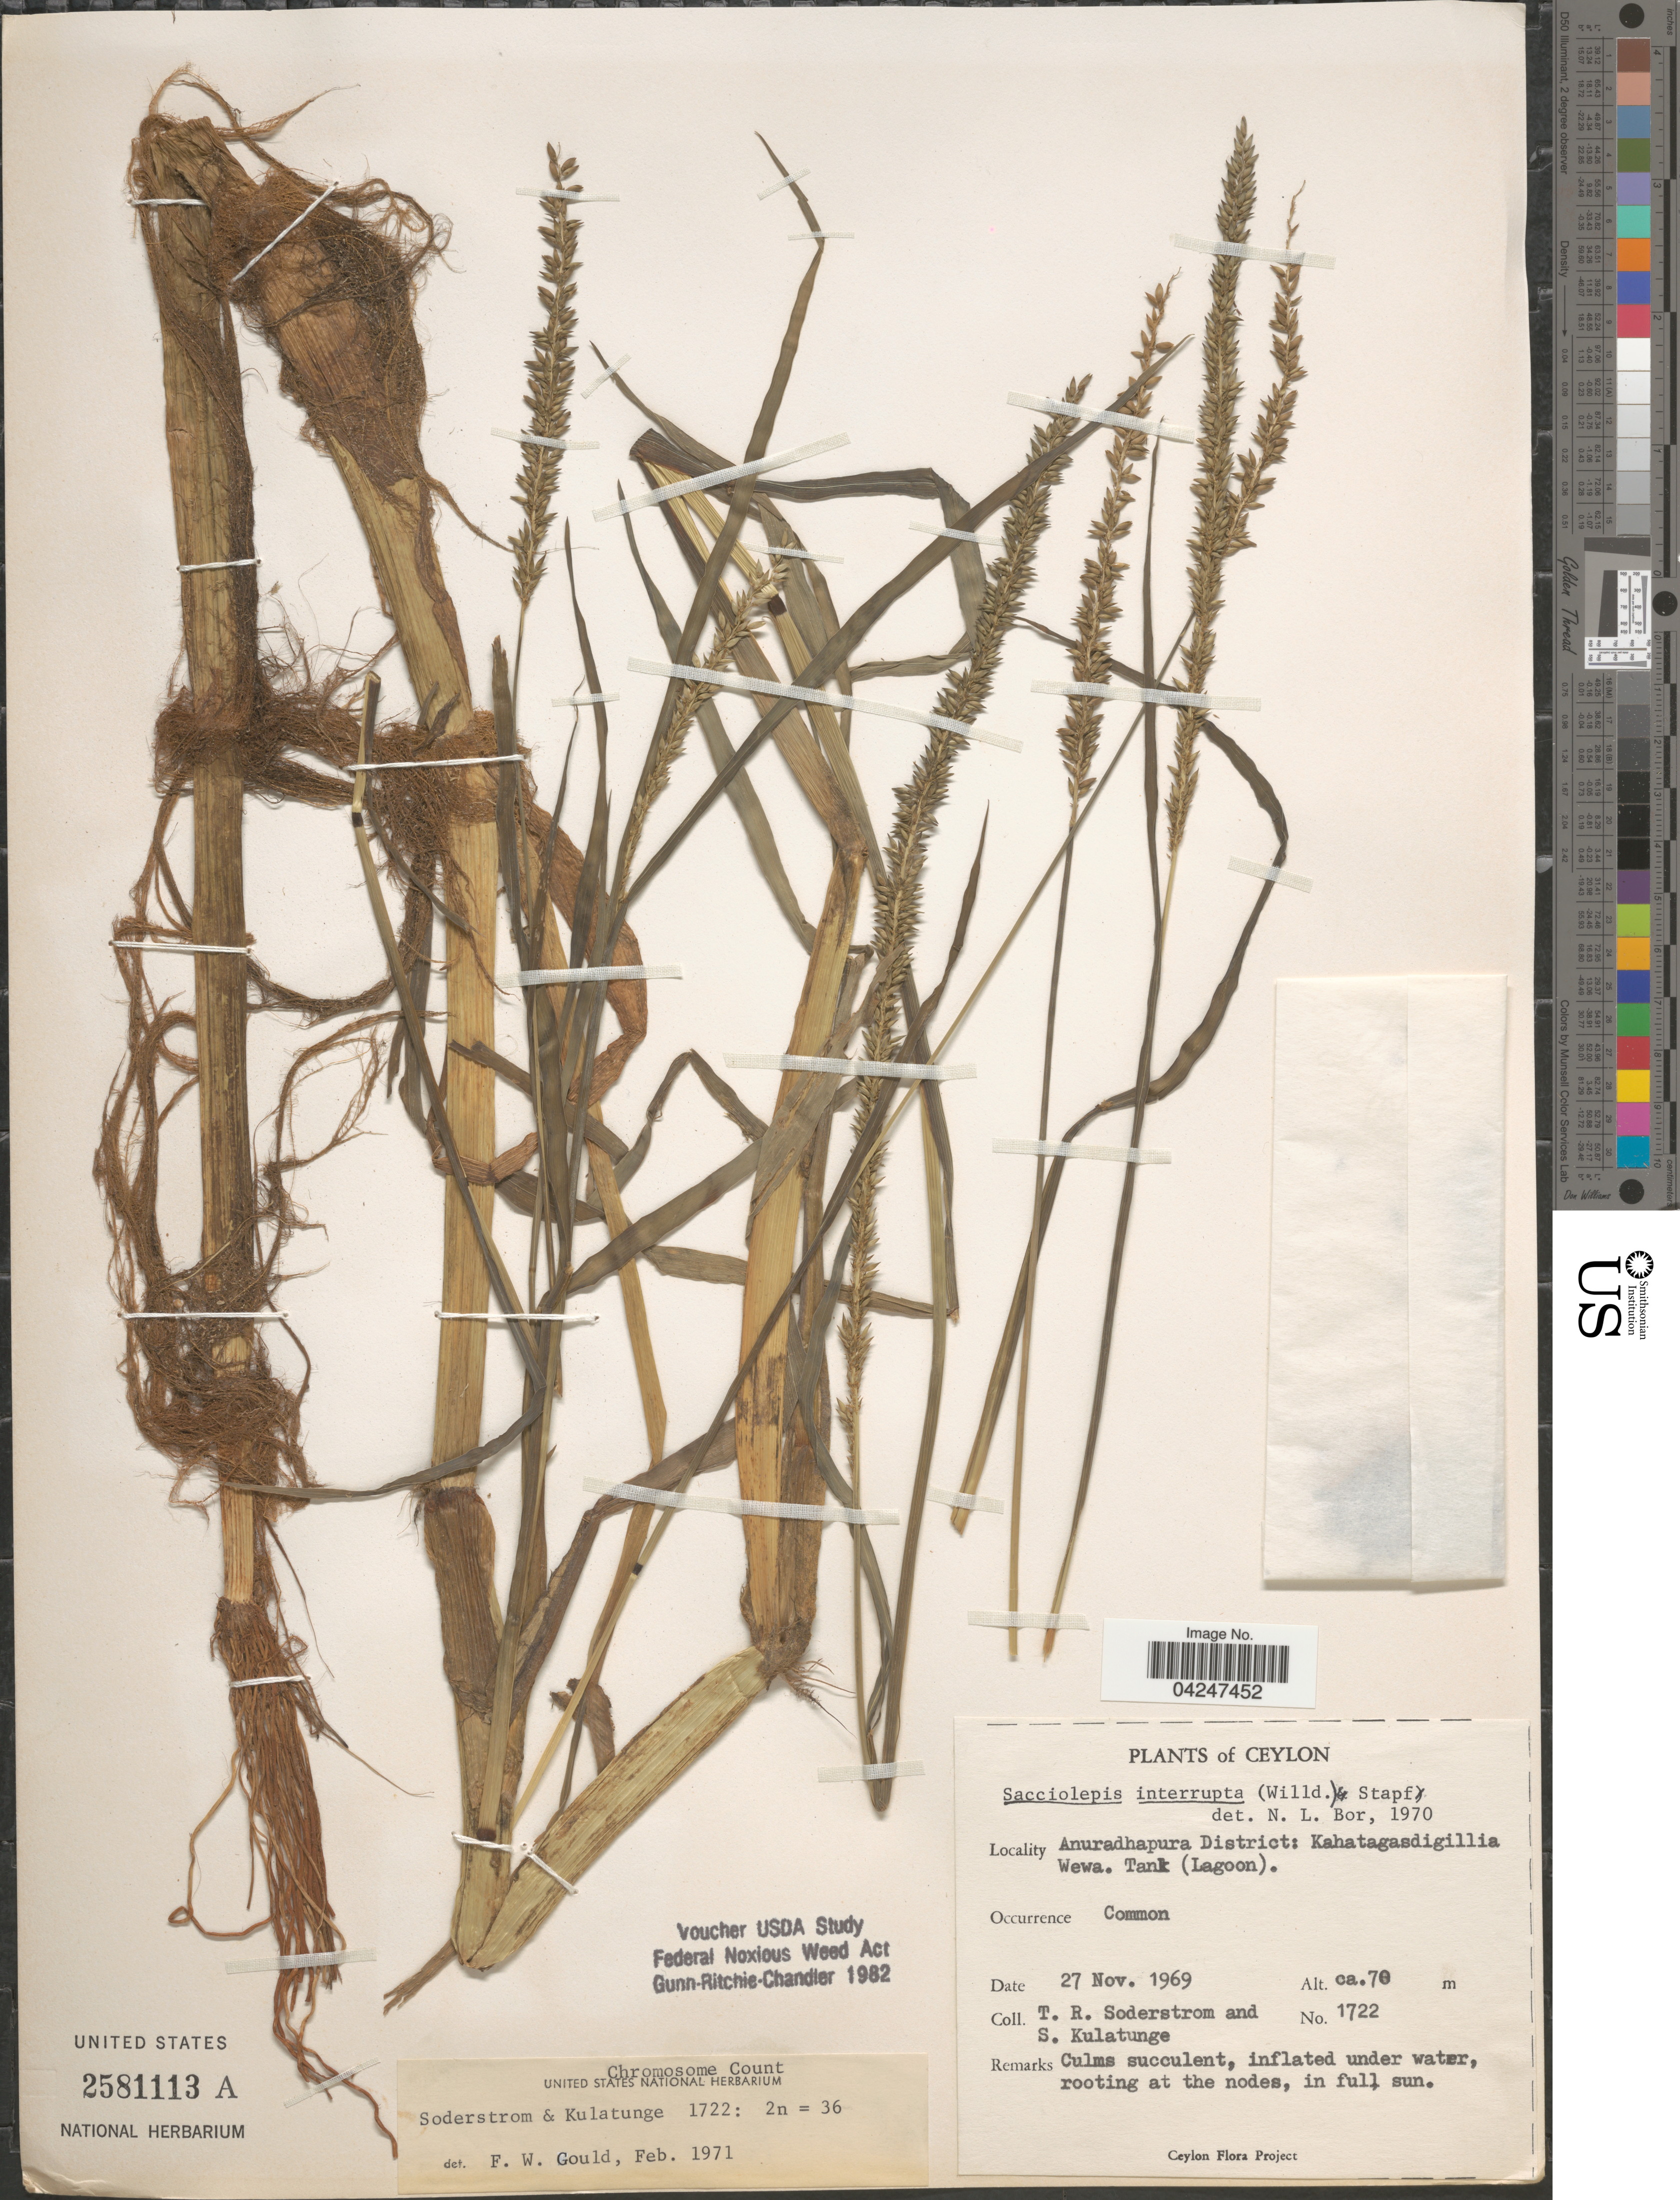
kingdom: Plantae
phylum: Tracheophyta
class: Liliopsida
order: Poales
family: Poaceae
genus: Sacciolepis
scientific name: Sacciolepis interrupta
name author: (Willd.) Stapf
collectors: T. R. Soderstrom & S. Kulatunge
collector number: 1722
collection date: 1969-11-27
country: Sri Lanka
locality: Ceylon. Anuradhapura District: Kahatagasdigillia Wewa. Tank (Lagoon). Common.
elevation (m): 70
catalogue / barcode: US 2581113A